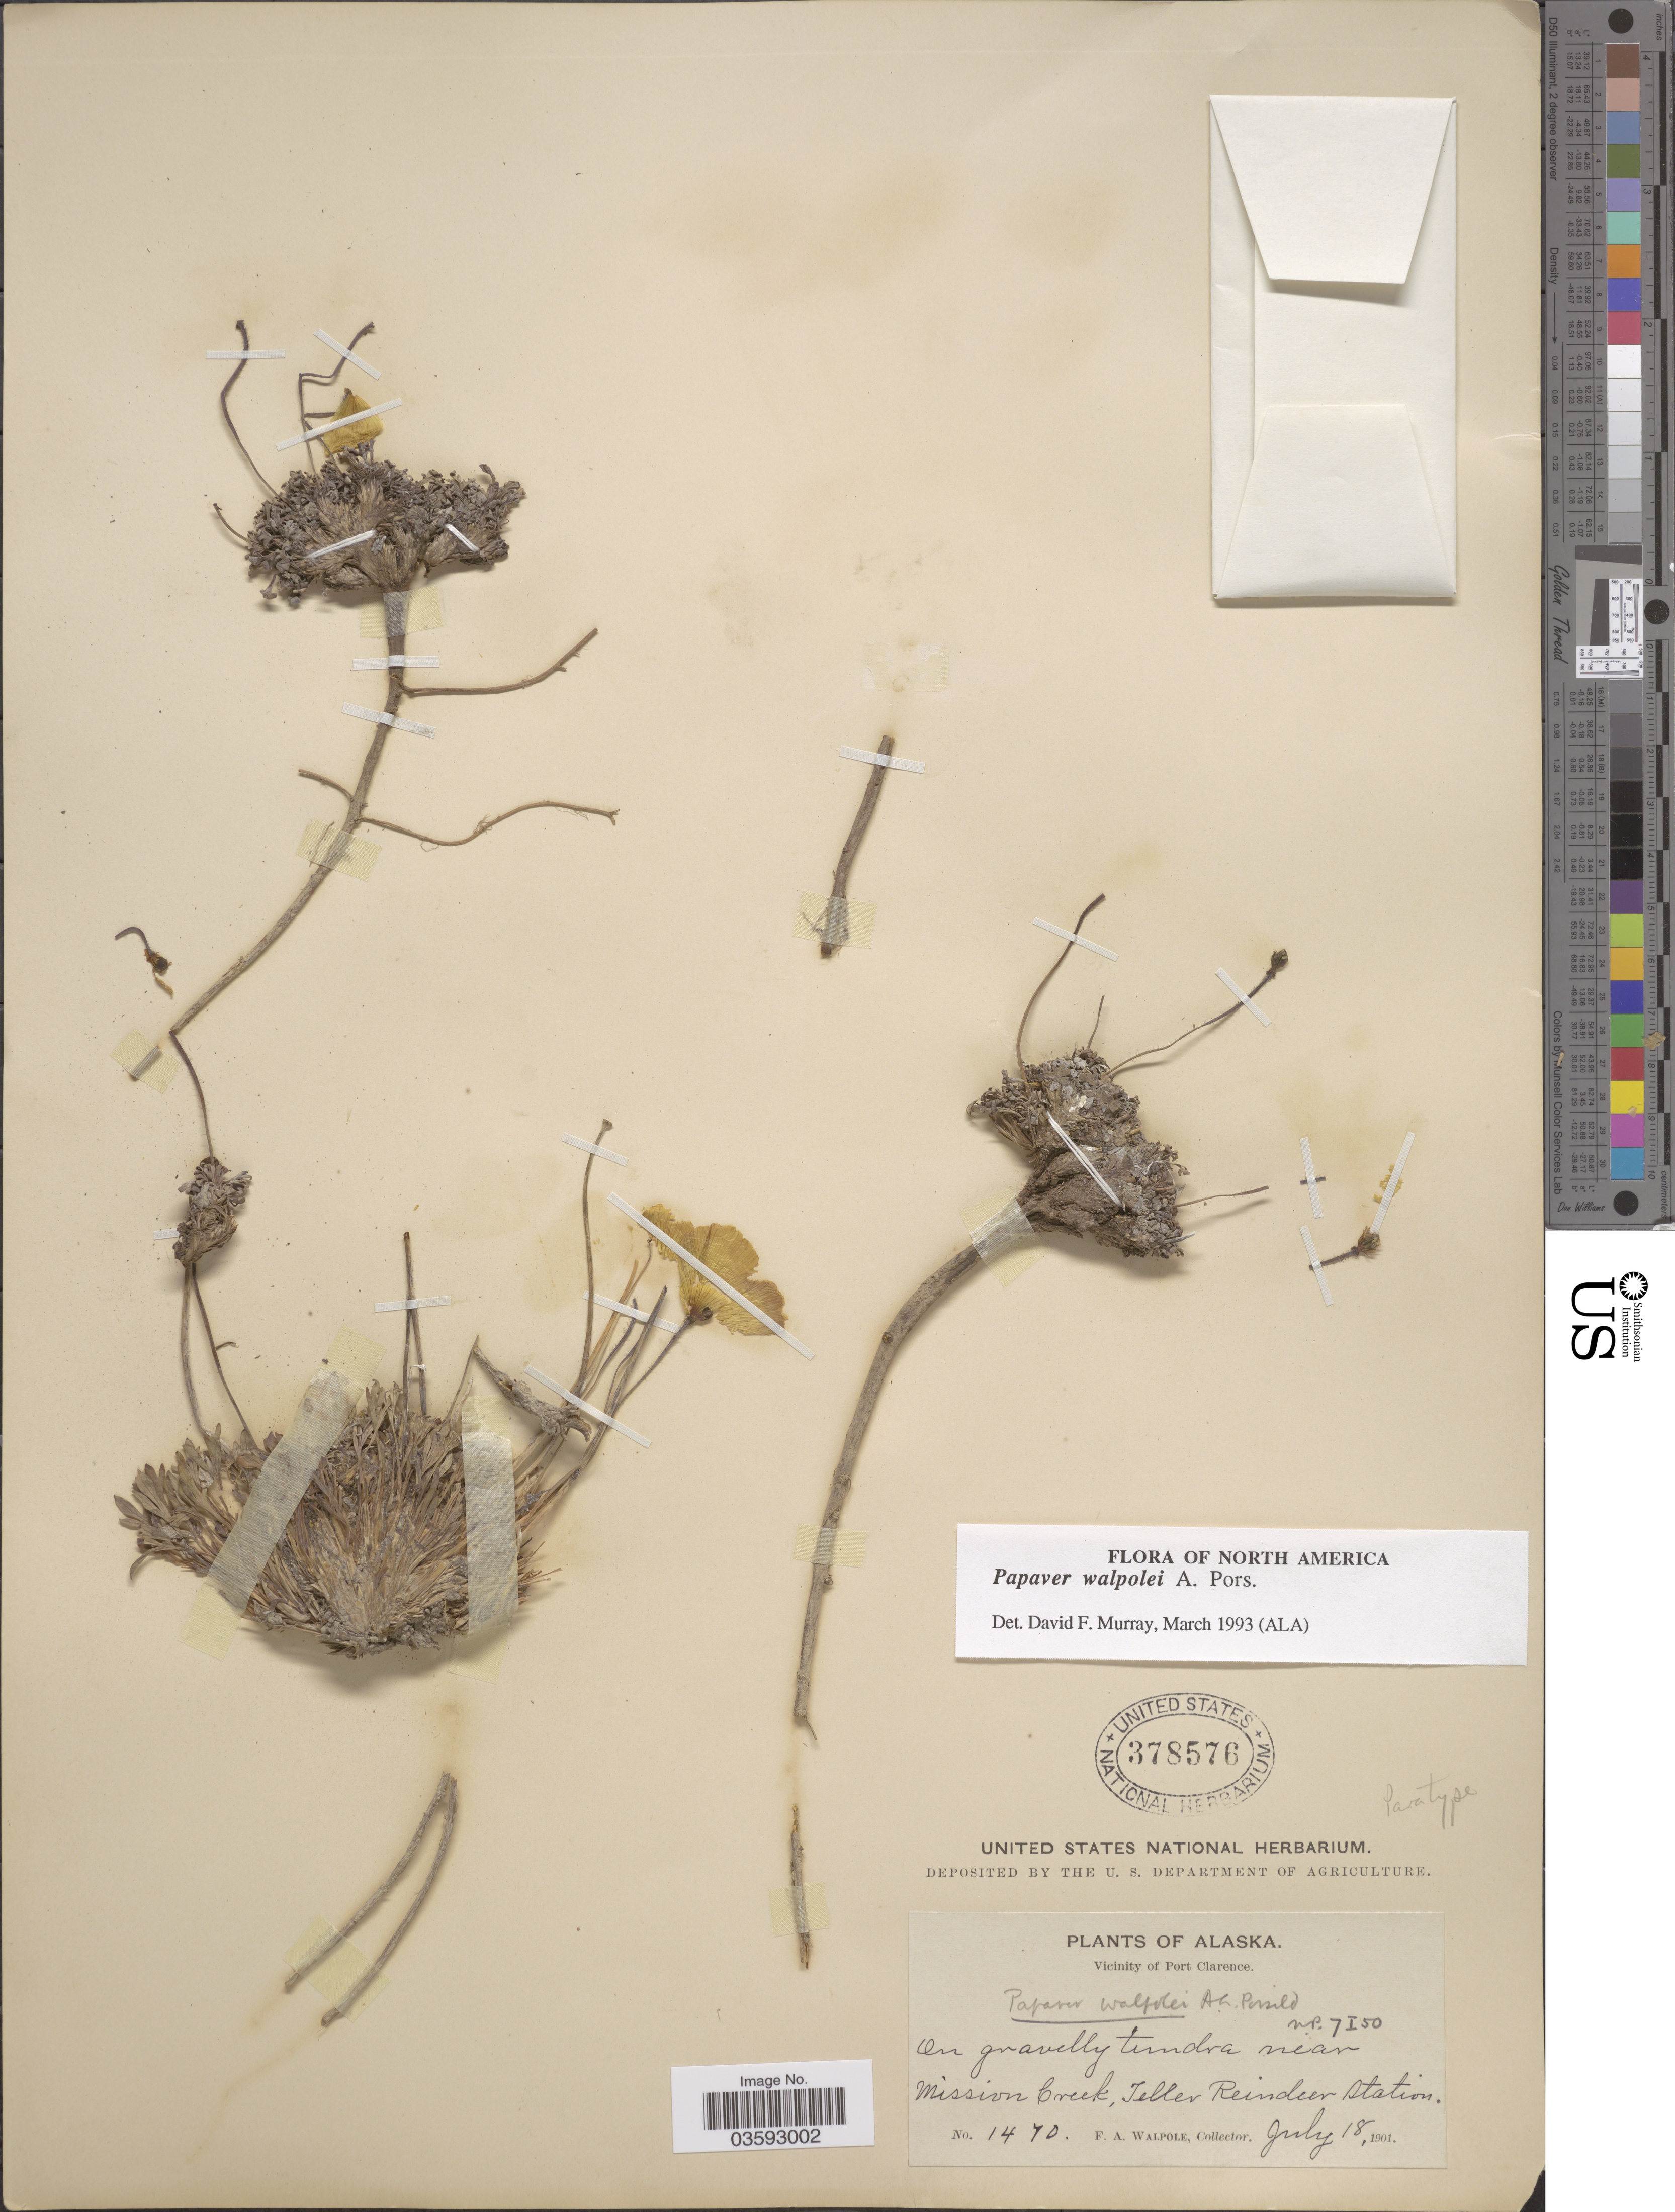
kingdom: Plantae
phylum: Tracheophyta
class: Magnoliopsida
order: Ranunculales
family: Papaveraceae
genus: Papaver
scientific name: Papaver walpolei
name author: A.E. Porsild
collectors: F. Walpole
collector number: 1470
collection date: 1901-07-18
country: United States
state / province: Alaska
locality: Vicinity of Port Clarence. Near Mission Creek, Teller Reindeer Station.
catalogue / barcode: US 378576